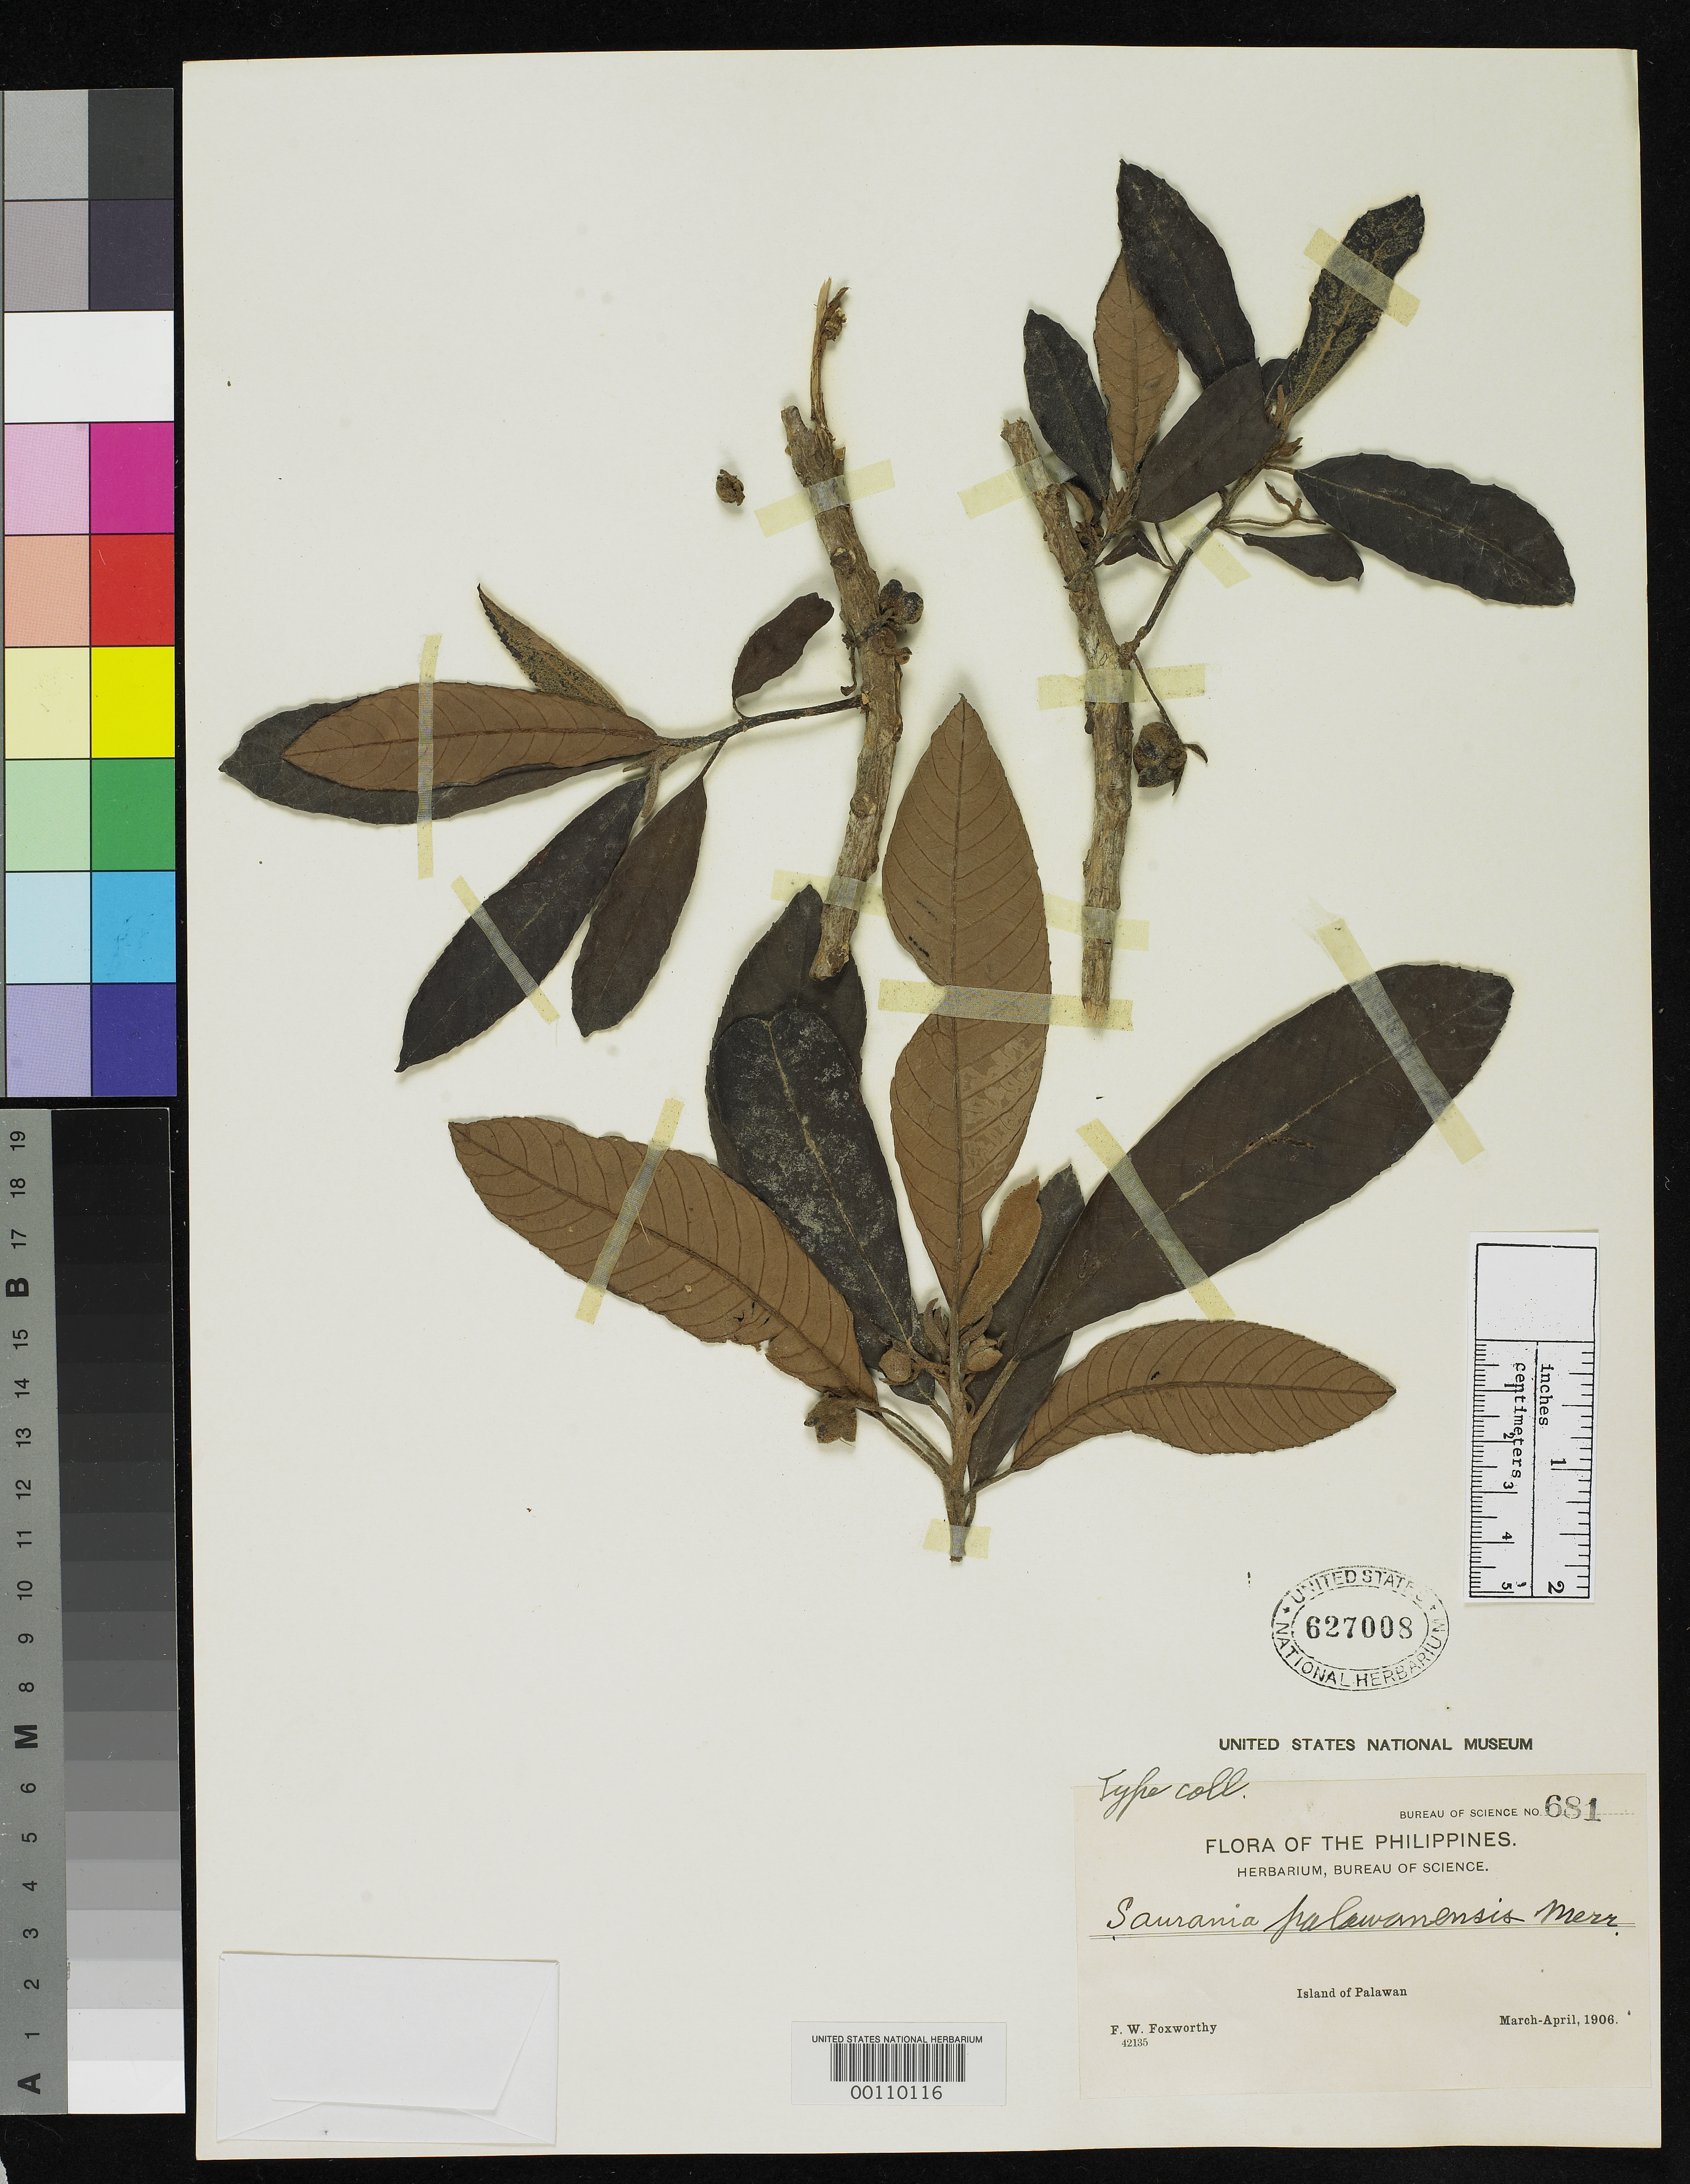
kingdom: Plantae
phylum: Tracheophyta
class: Magnoliopsida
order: Ericales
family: Actinidiaceae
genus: Saurauia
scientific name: Saurauia palawanensis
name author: Merr.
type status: Isotype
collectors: F. W. Foxworthy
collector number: Bur. Sci. 681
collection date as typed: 23 Mar 1906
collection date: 1906-03-23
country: Philippines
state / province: Mimaropa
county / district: Palawan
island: Palawan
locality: Mount Victoria.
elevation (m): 1100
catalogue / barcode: US 627008